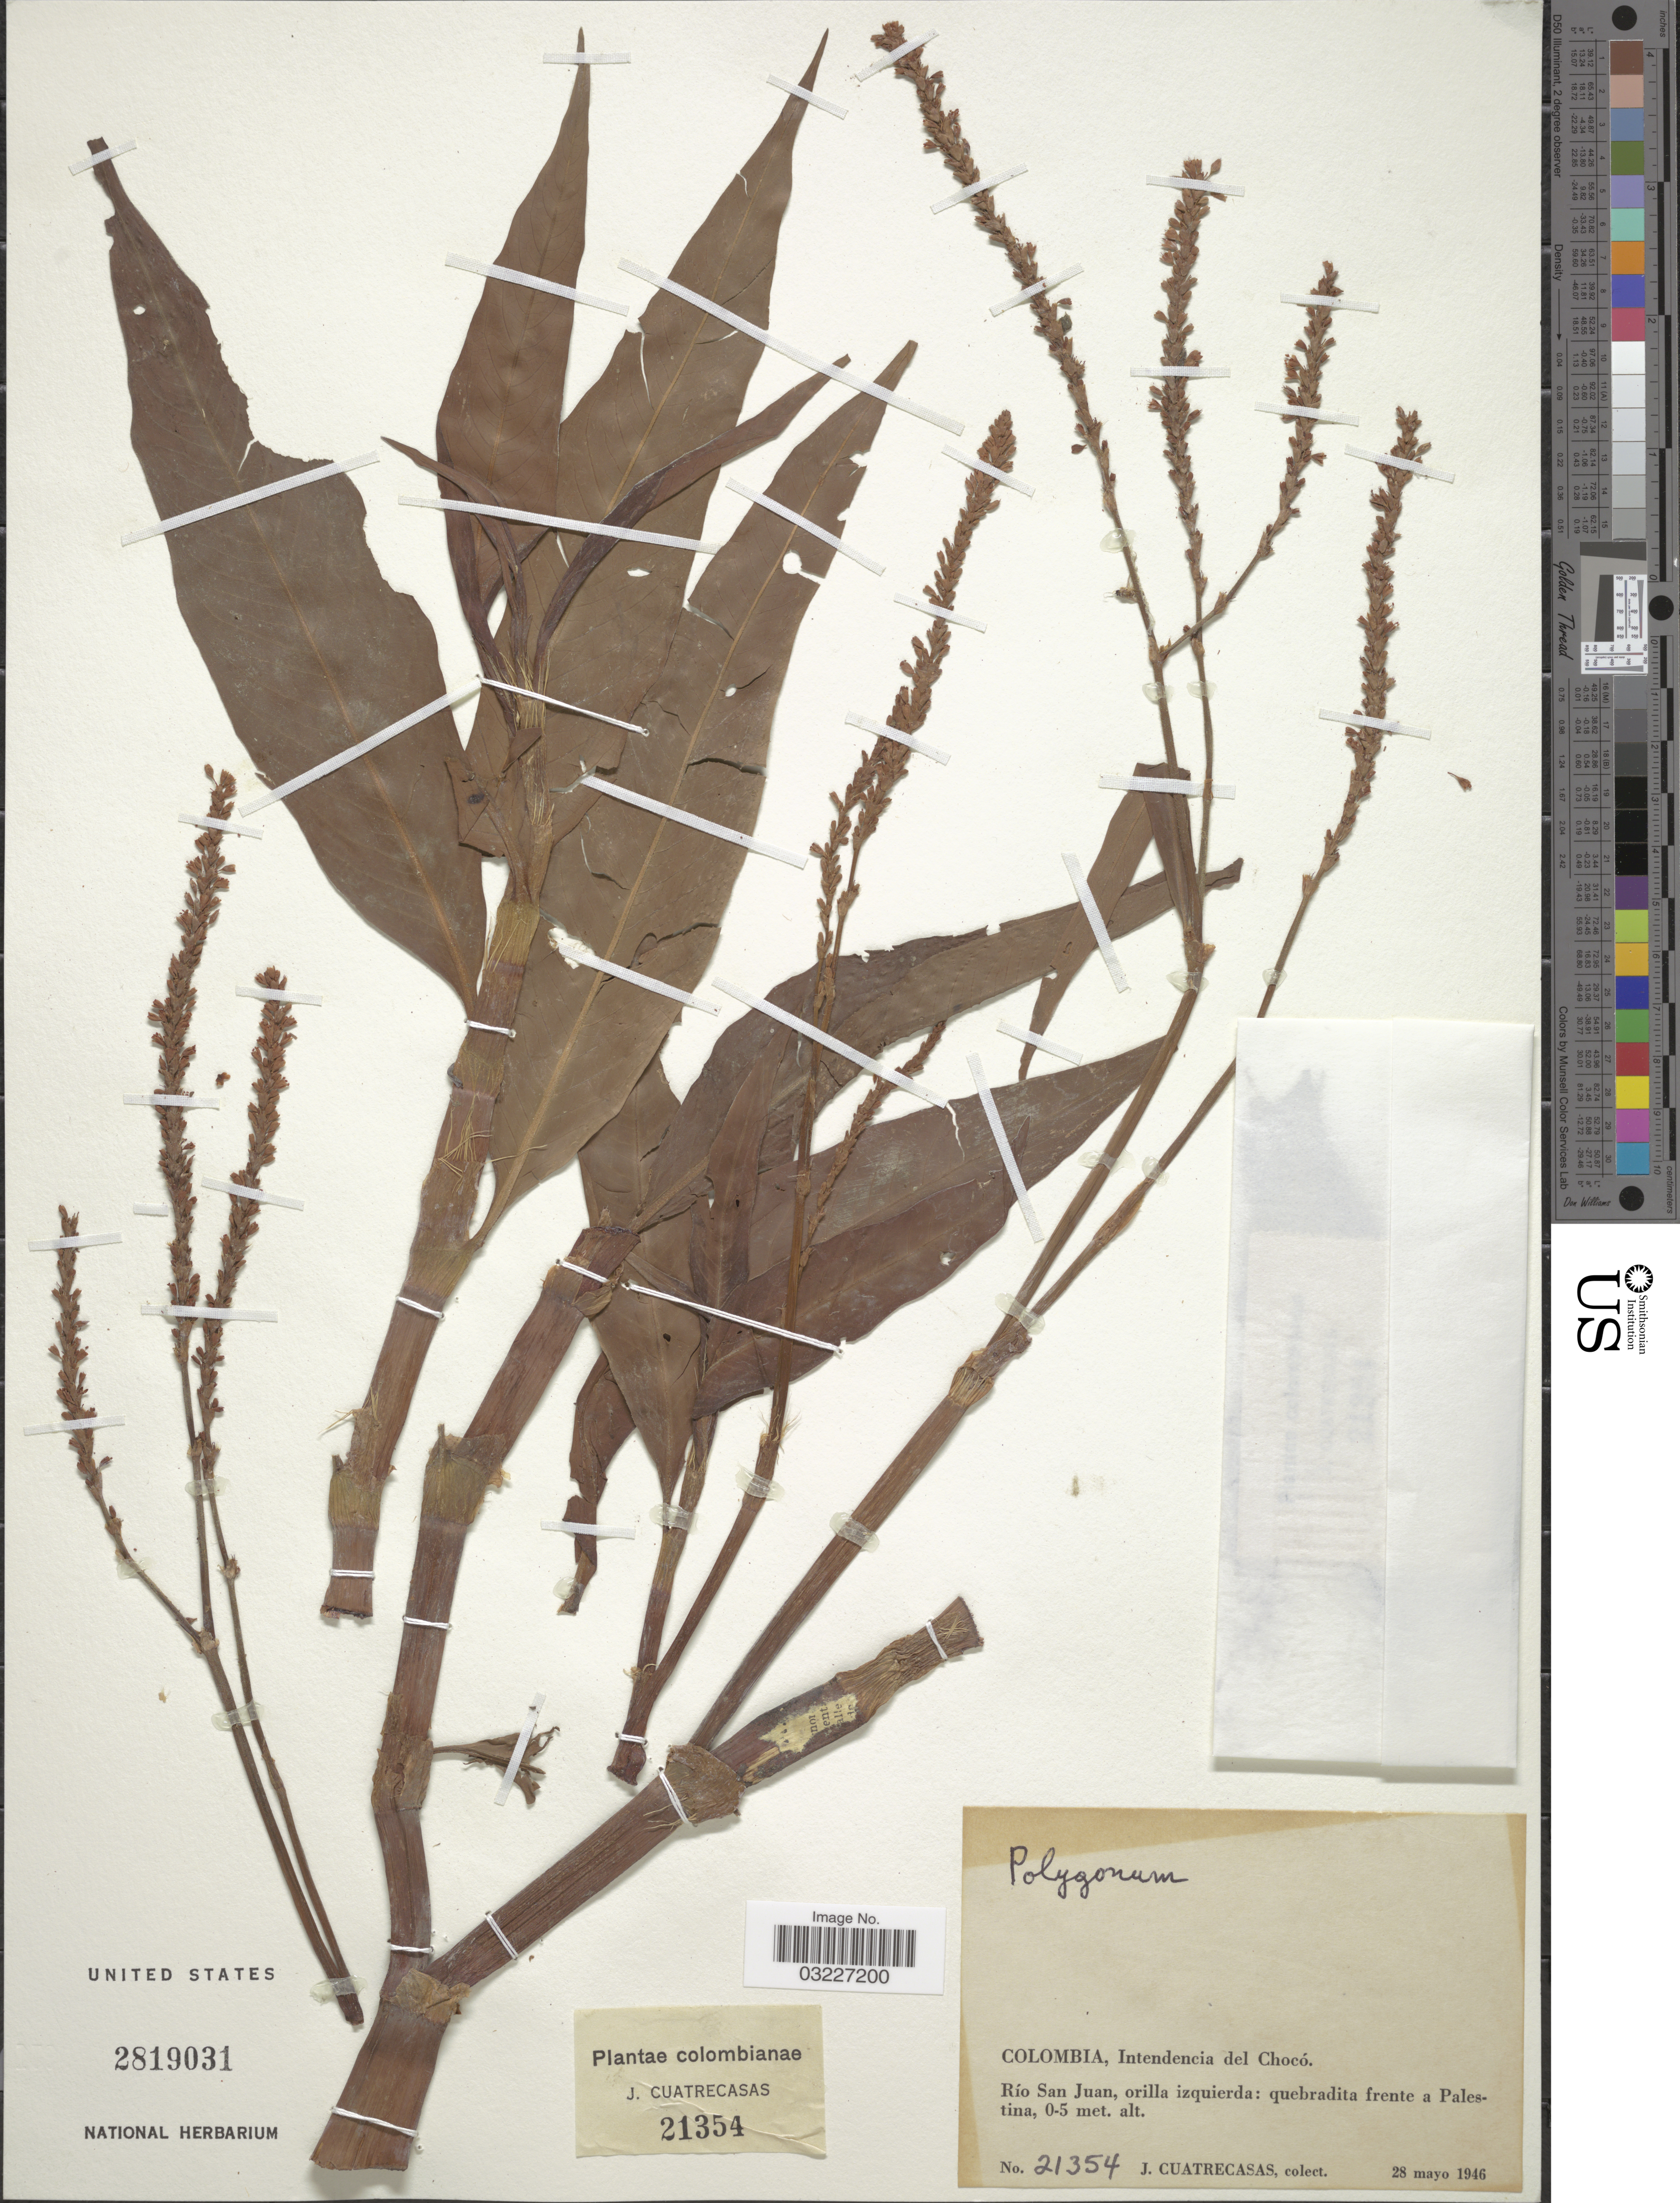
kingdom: Plantae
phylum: Tracheophyta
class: Magnoliopsida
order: Caryophyllales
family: Polygonaceae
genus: Polygonum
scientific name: Polygonum sp.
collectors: J. Cuatrecasas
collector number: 21354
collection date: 1946-05-28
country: Colombia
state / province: Chocó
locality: Intendencia del Chocó. Río San Juan, orilla izquierda: quebradita frente a Palestina.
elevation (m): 0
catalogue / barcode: US 2819031